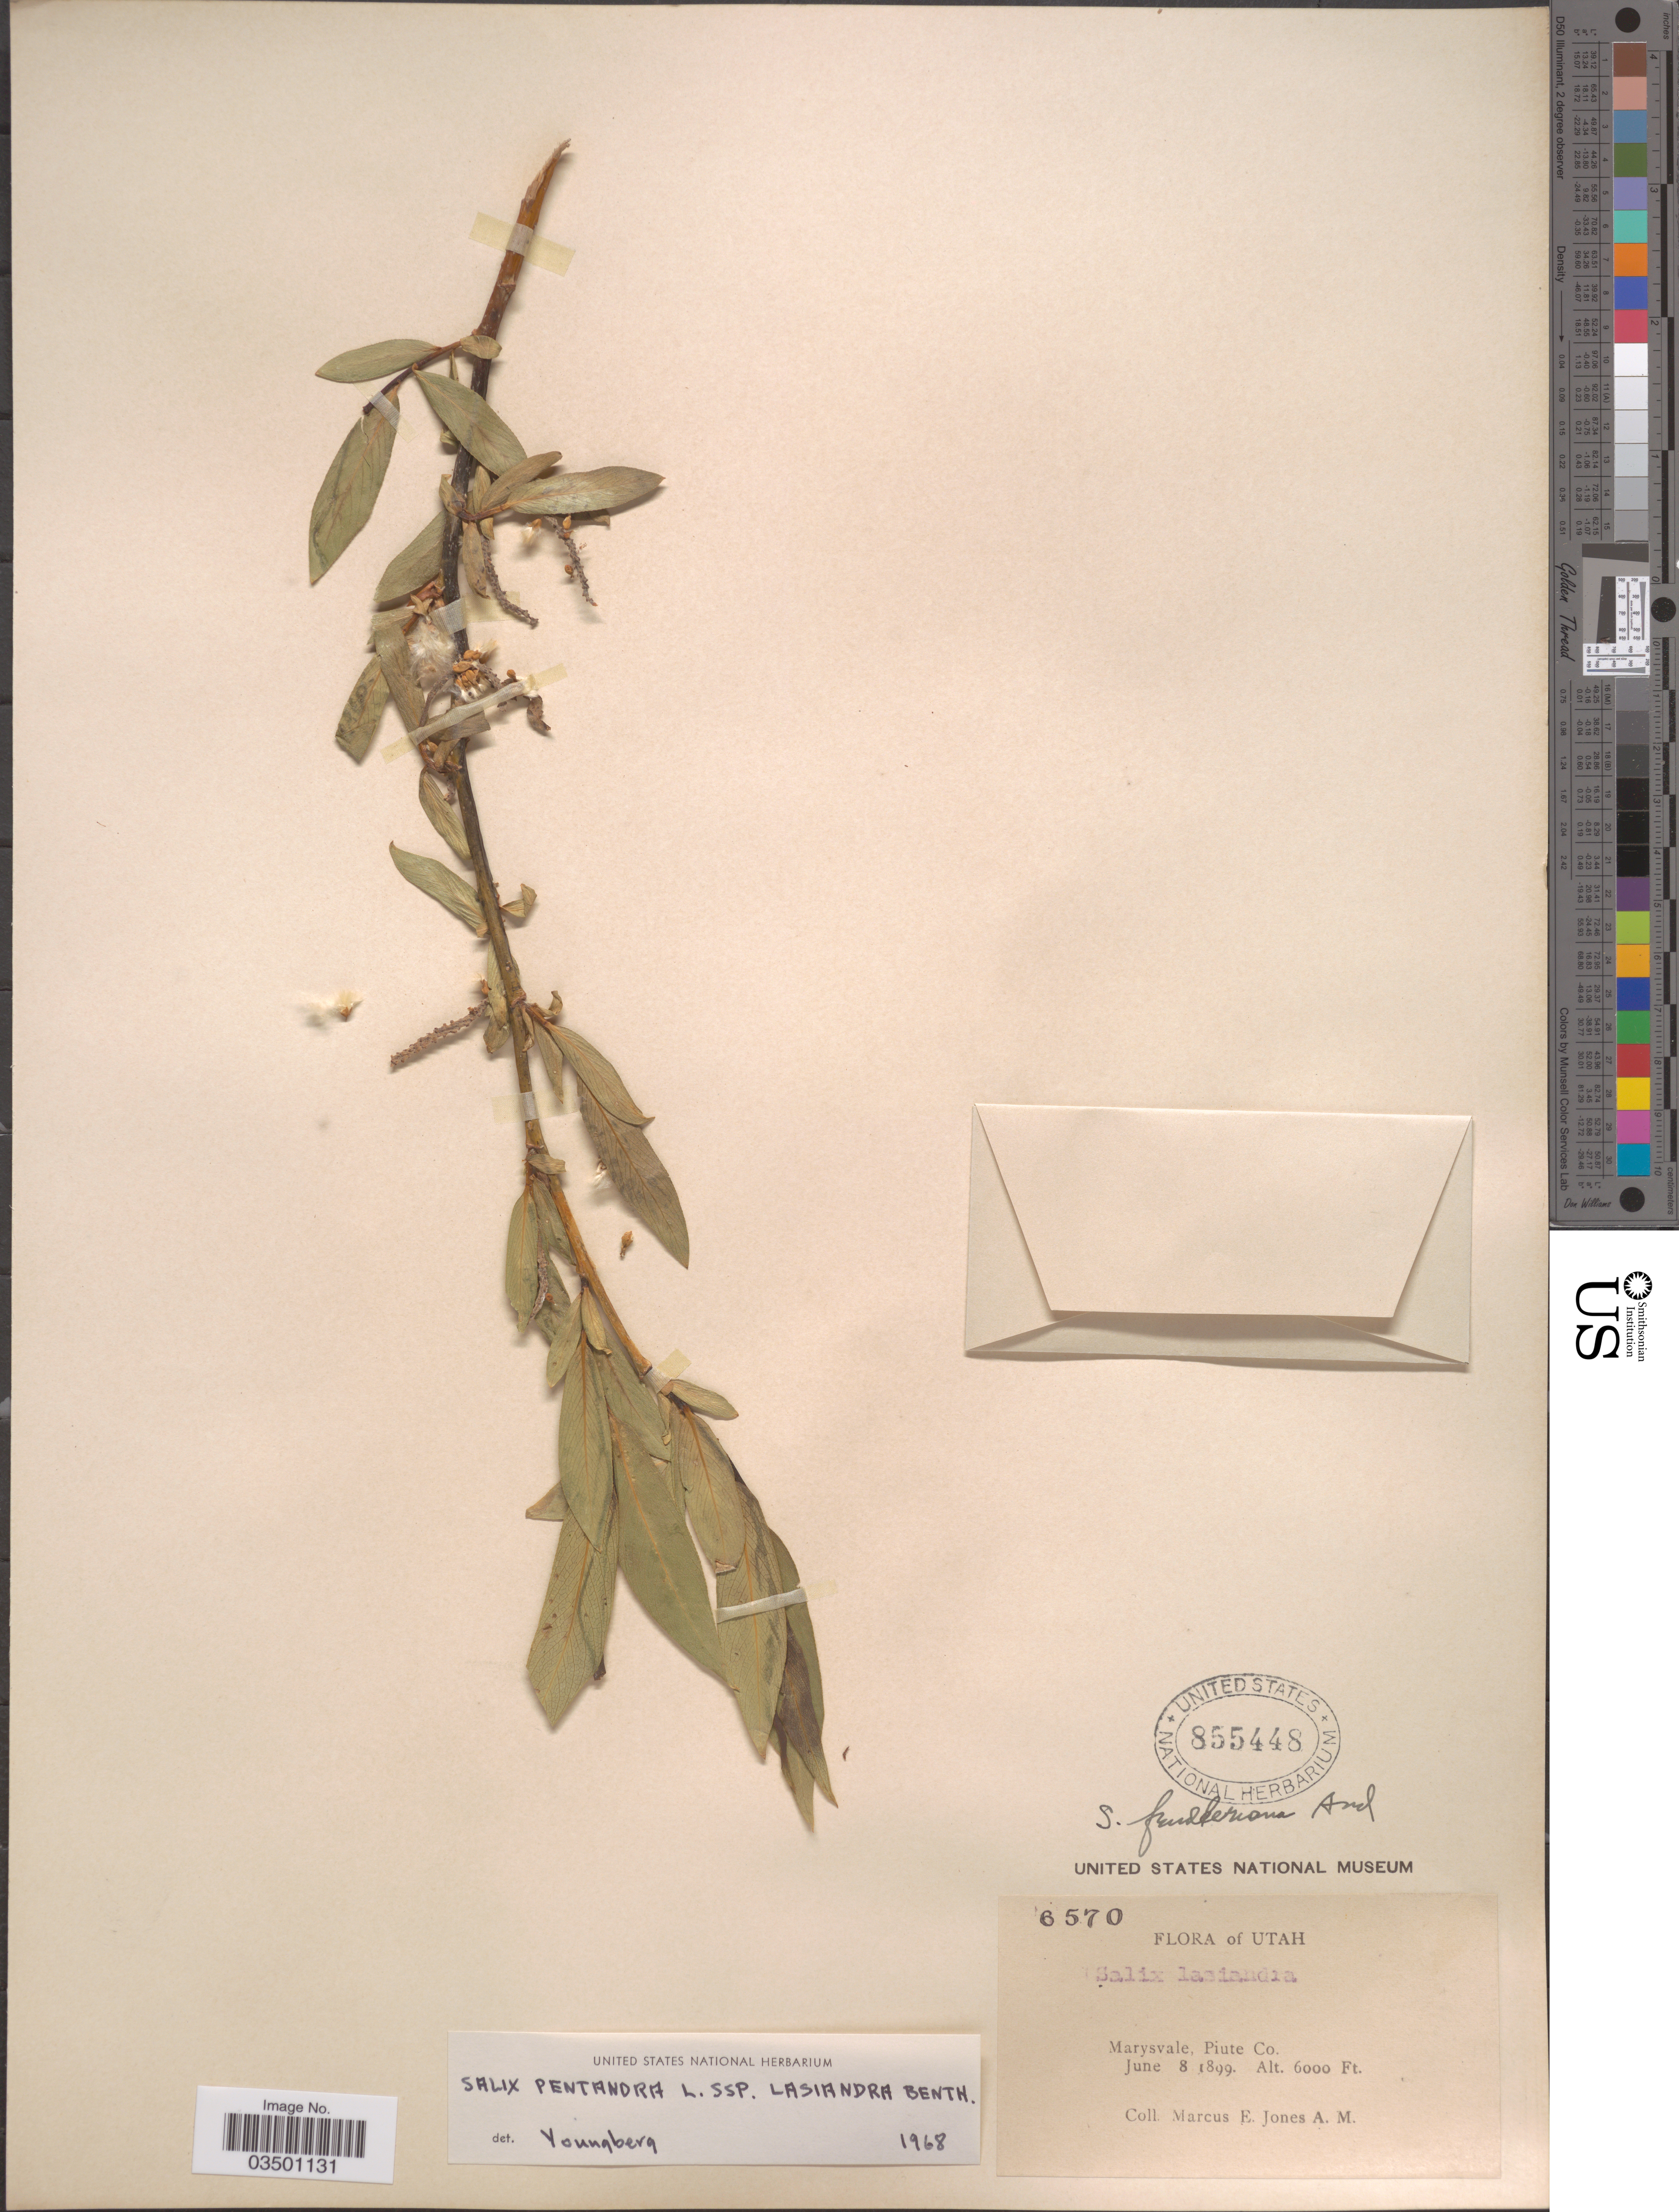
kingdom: Plantae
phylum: Tracheophyta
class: Magnoliopsida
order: Malpighiales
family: Salicaceae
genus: Salix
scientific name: Salix lasiandra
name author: Benth.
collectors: M. E. Jones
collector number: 6570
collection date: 1899-06-08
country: United States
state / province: Utah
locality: Marysvale, Piute Co.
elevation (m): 1829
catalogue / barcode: US 855448